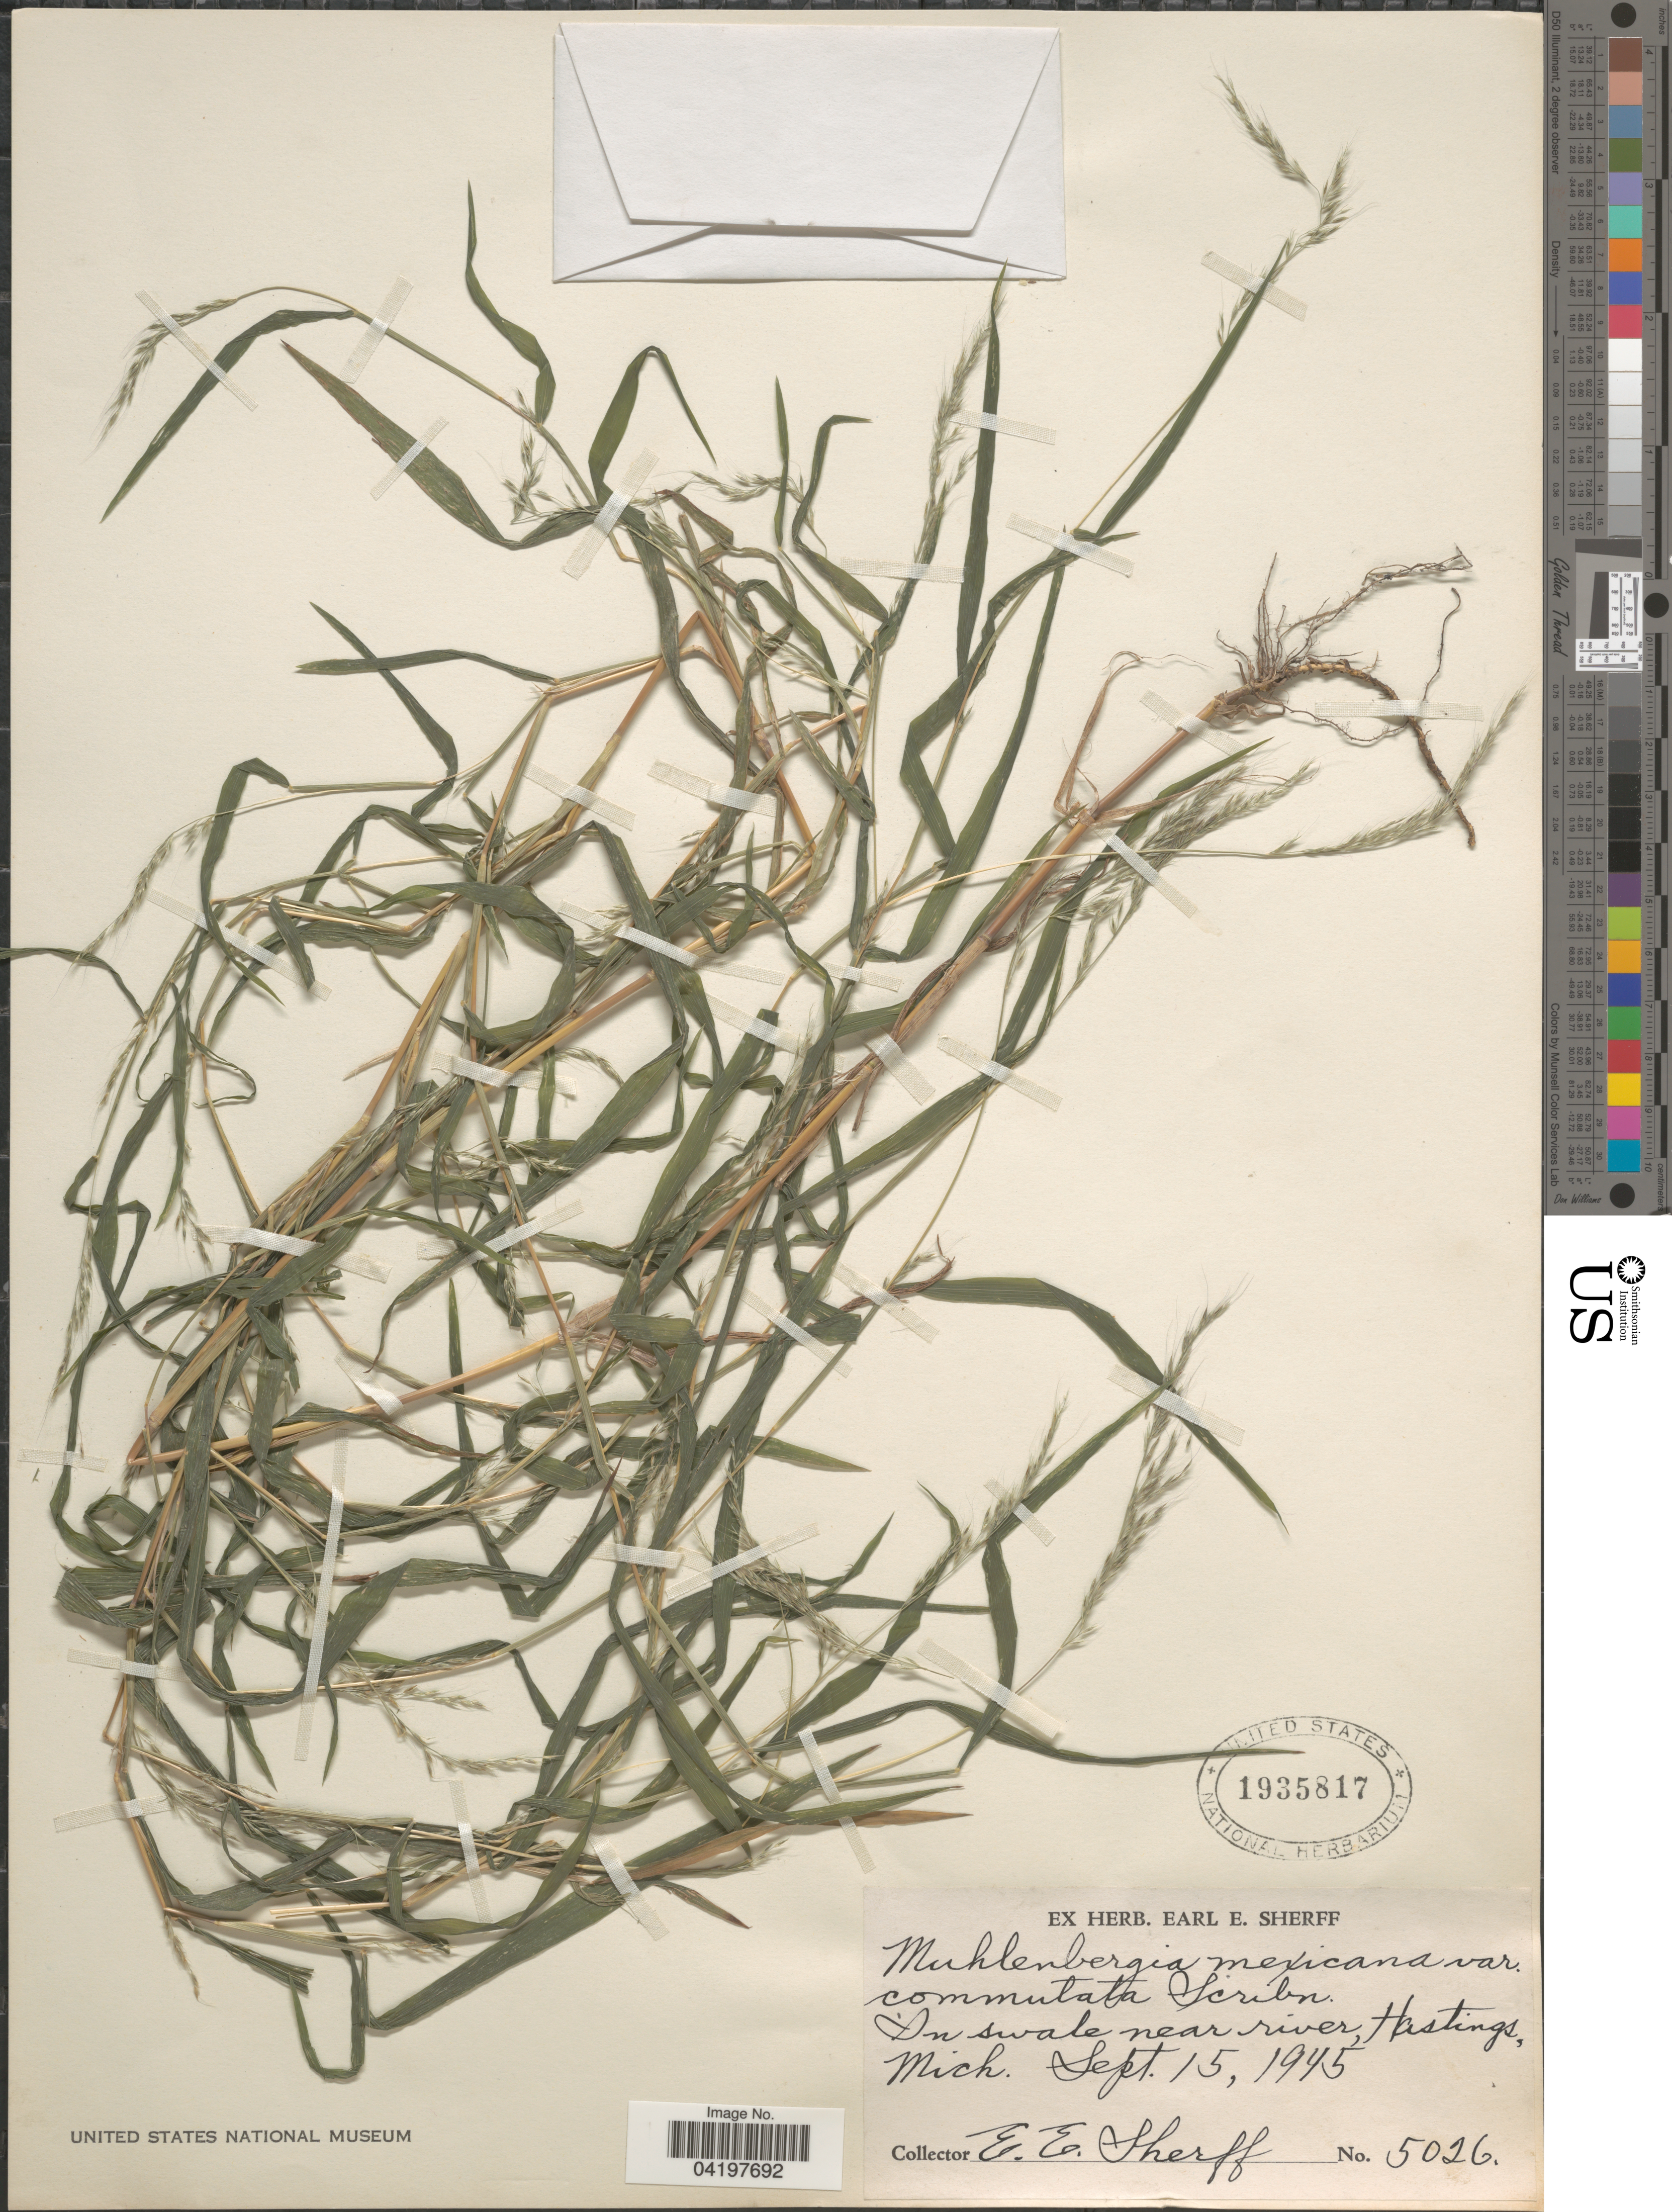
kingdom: Plantae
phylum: Tracheophyta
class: Liliopsida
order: Poales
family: Poaceae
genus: Muhlenbergia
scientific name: Muhlenbergia sylvatica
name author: (Torr.) Torr. ex A. Gray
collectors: E. E. Sherff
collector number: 5026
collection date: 1945-09-15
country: United States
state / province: Michigan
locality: In swale near river, Hastings.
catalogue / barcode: US 1935817